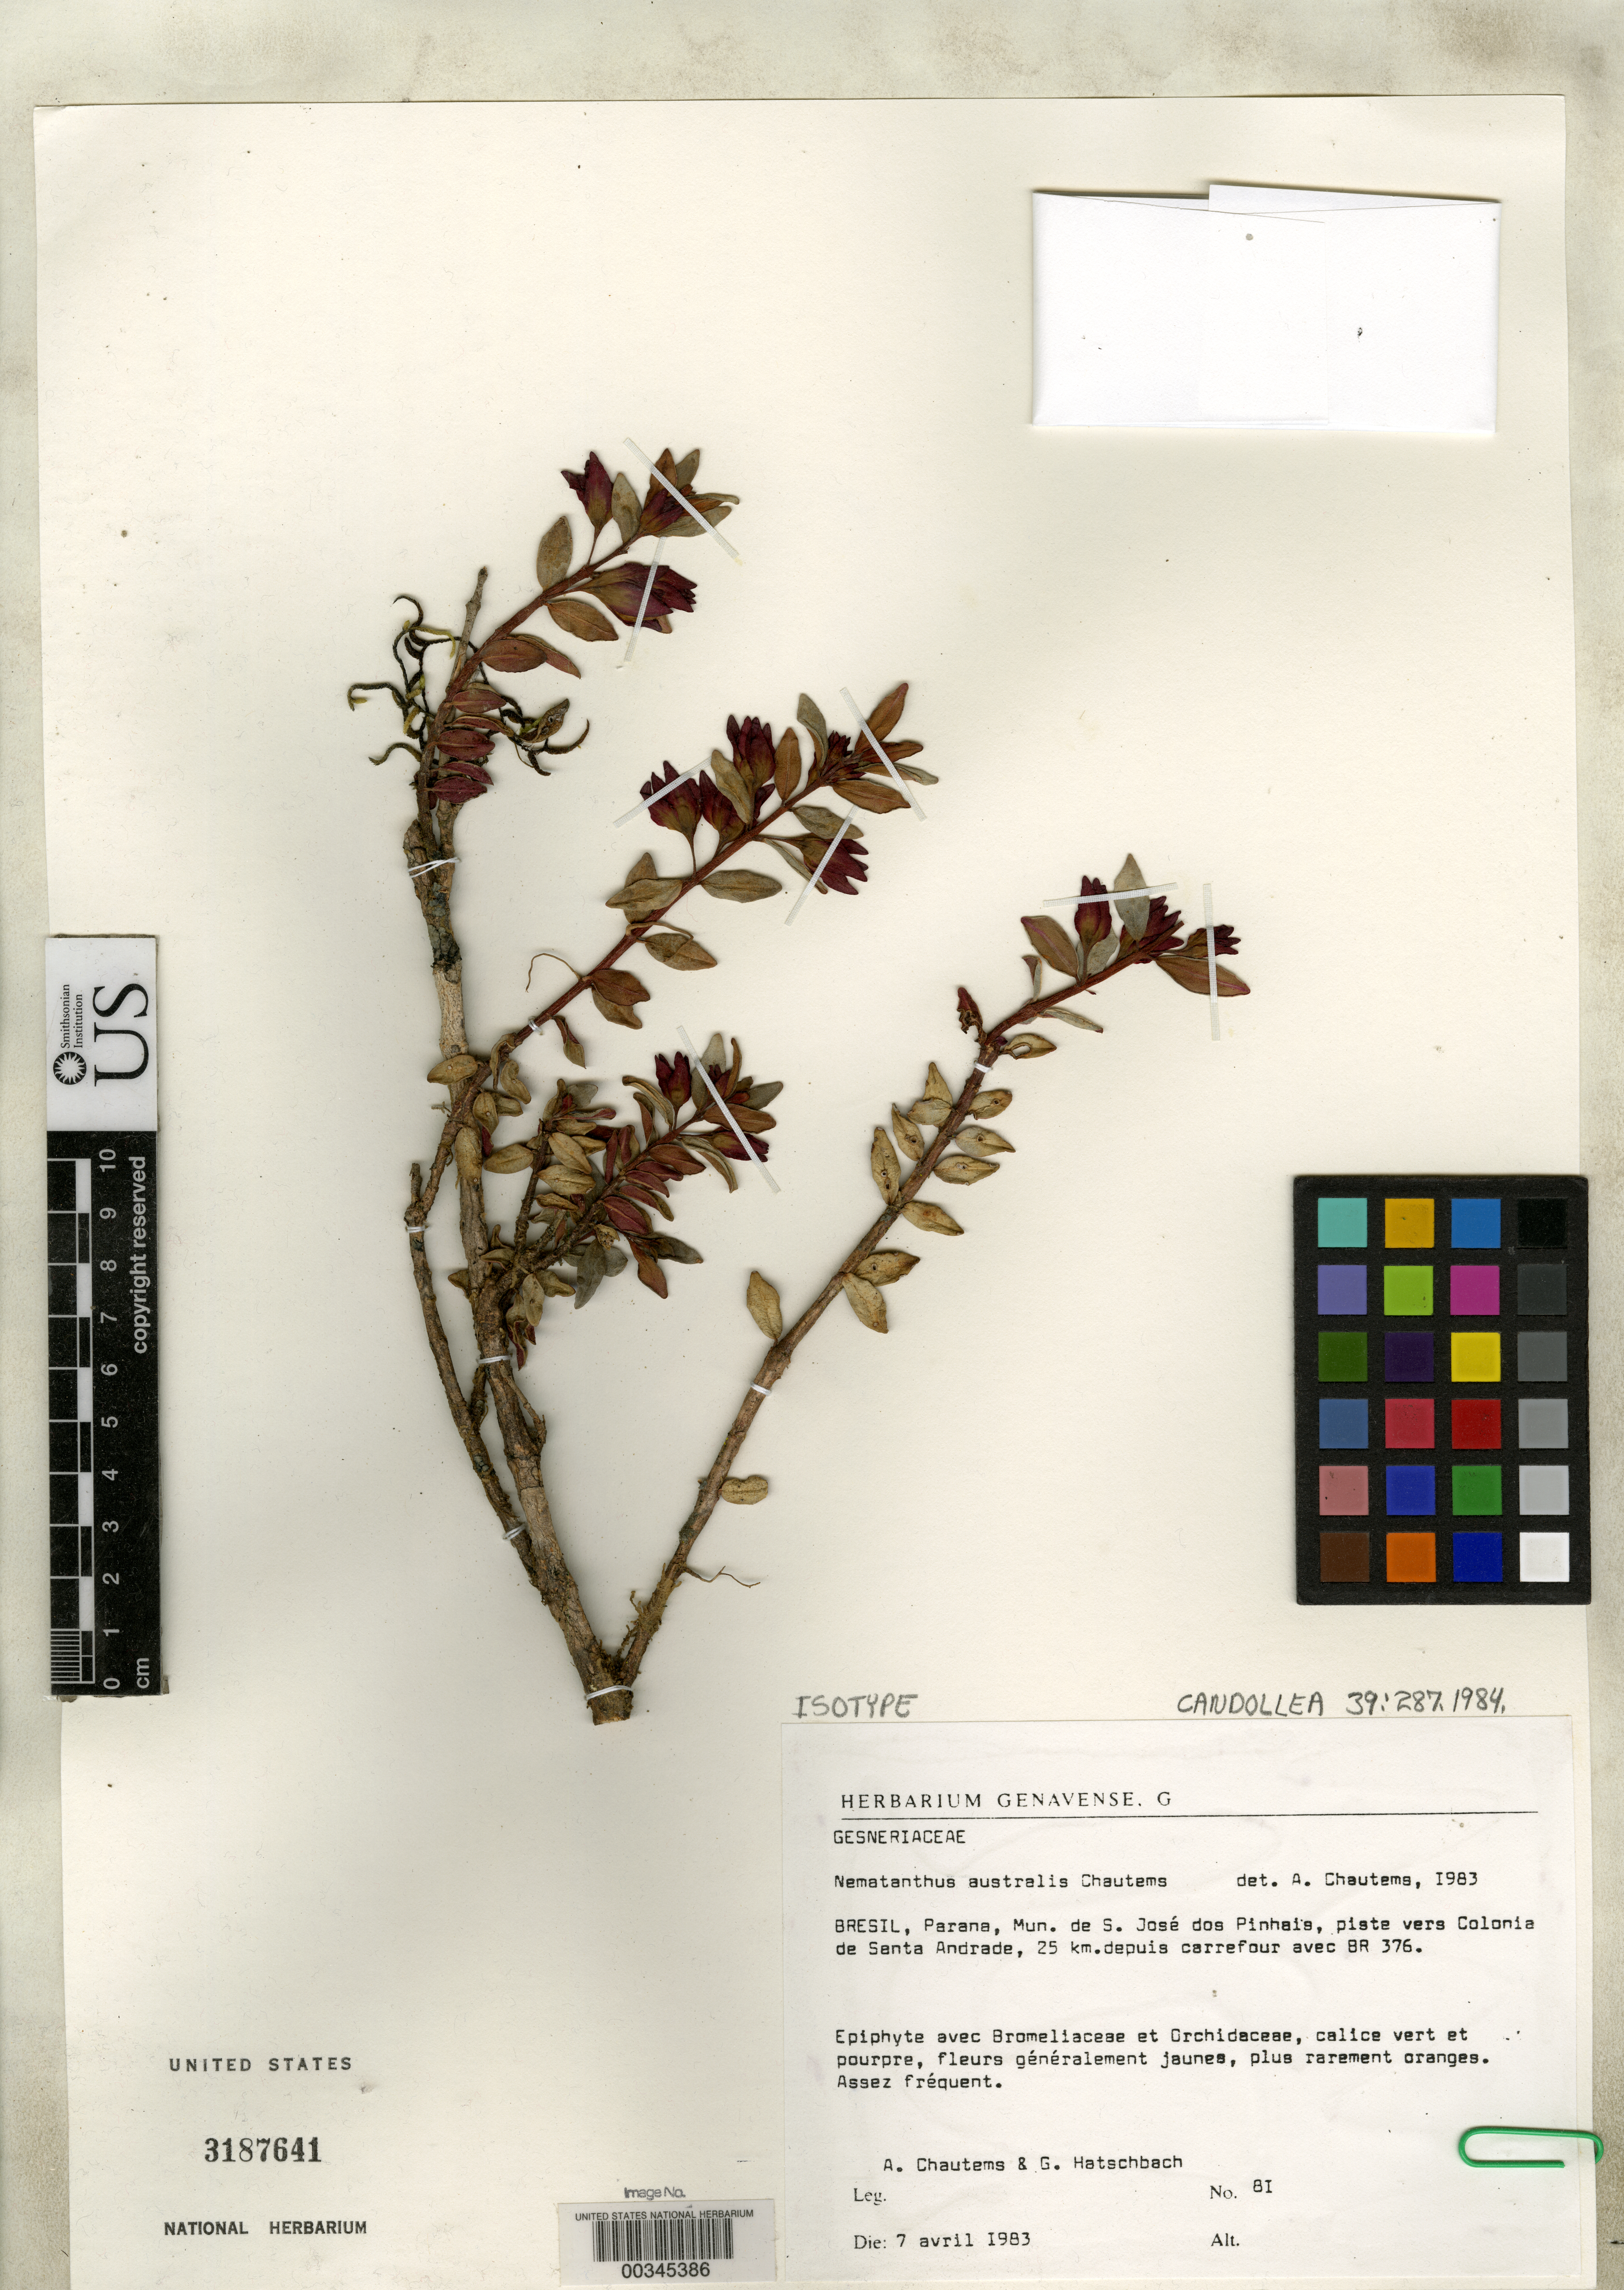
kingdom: Plantae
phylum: Tracheophyta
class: Magnoliopsida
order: Lamiales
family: Gesneriaceae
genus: Nematanthus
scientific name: Nematanthus australis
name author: Chautems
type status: Isotype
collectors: A. P. Chautems & G. Hatschbach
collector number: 81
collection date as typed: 07 Apr 1983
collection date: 1983-04-07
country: Brazil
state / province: Paraná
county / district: San Jose dos Pinhais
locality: Piste vers Colonia de Santa Andrade, 25 km depuis carrefour avec BR 376. [Track towards Colonia Santa Andrade, 25 km since crossroads with Br 376.]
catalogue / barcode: US 3187641